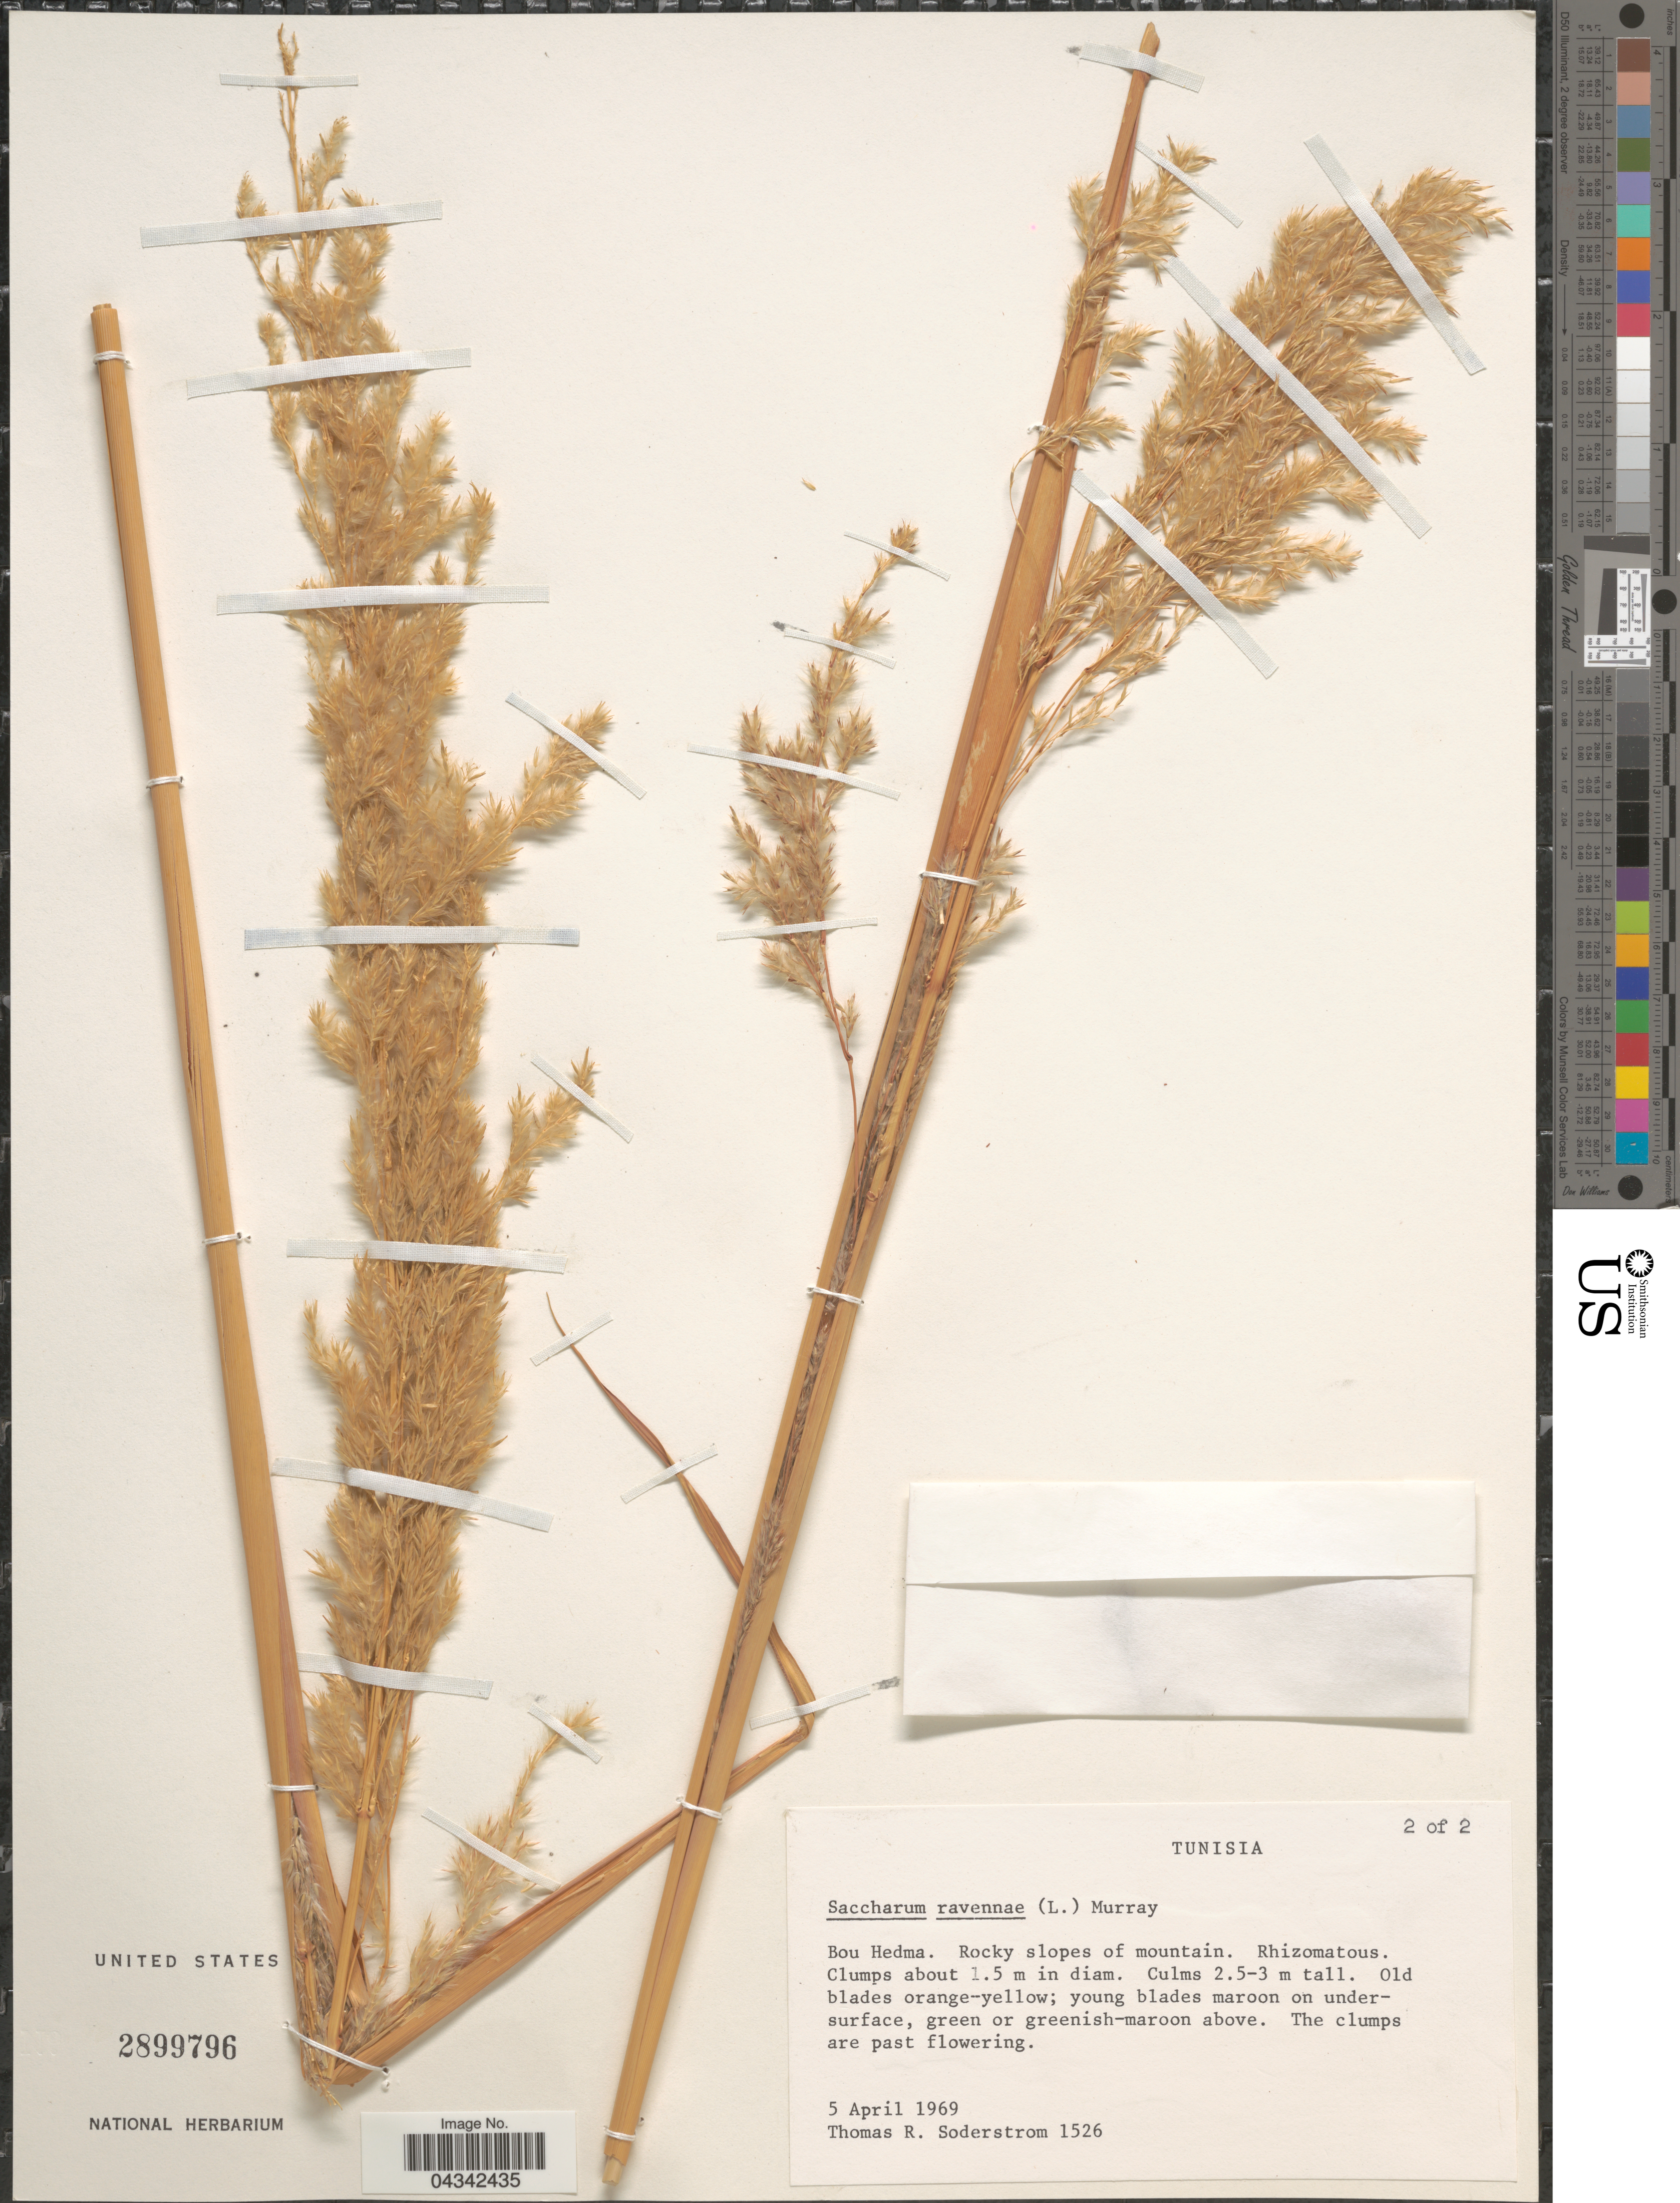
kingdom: Plantae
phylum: Tracheophyta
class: Liliopsida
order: Poales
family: Poaceae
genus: Tripidium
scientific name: Tripidium ravennae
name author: (L.) H. Scholz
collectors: T. R. Soderstrom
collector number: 1523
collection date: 1969-04-05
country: Tunisia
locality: Bou Hedma. Rocky slopes of mountain.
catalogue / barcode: US 2899796